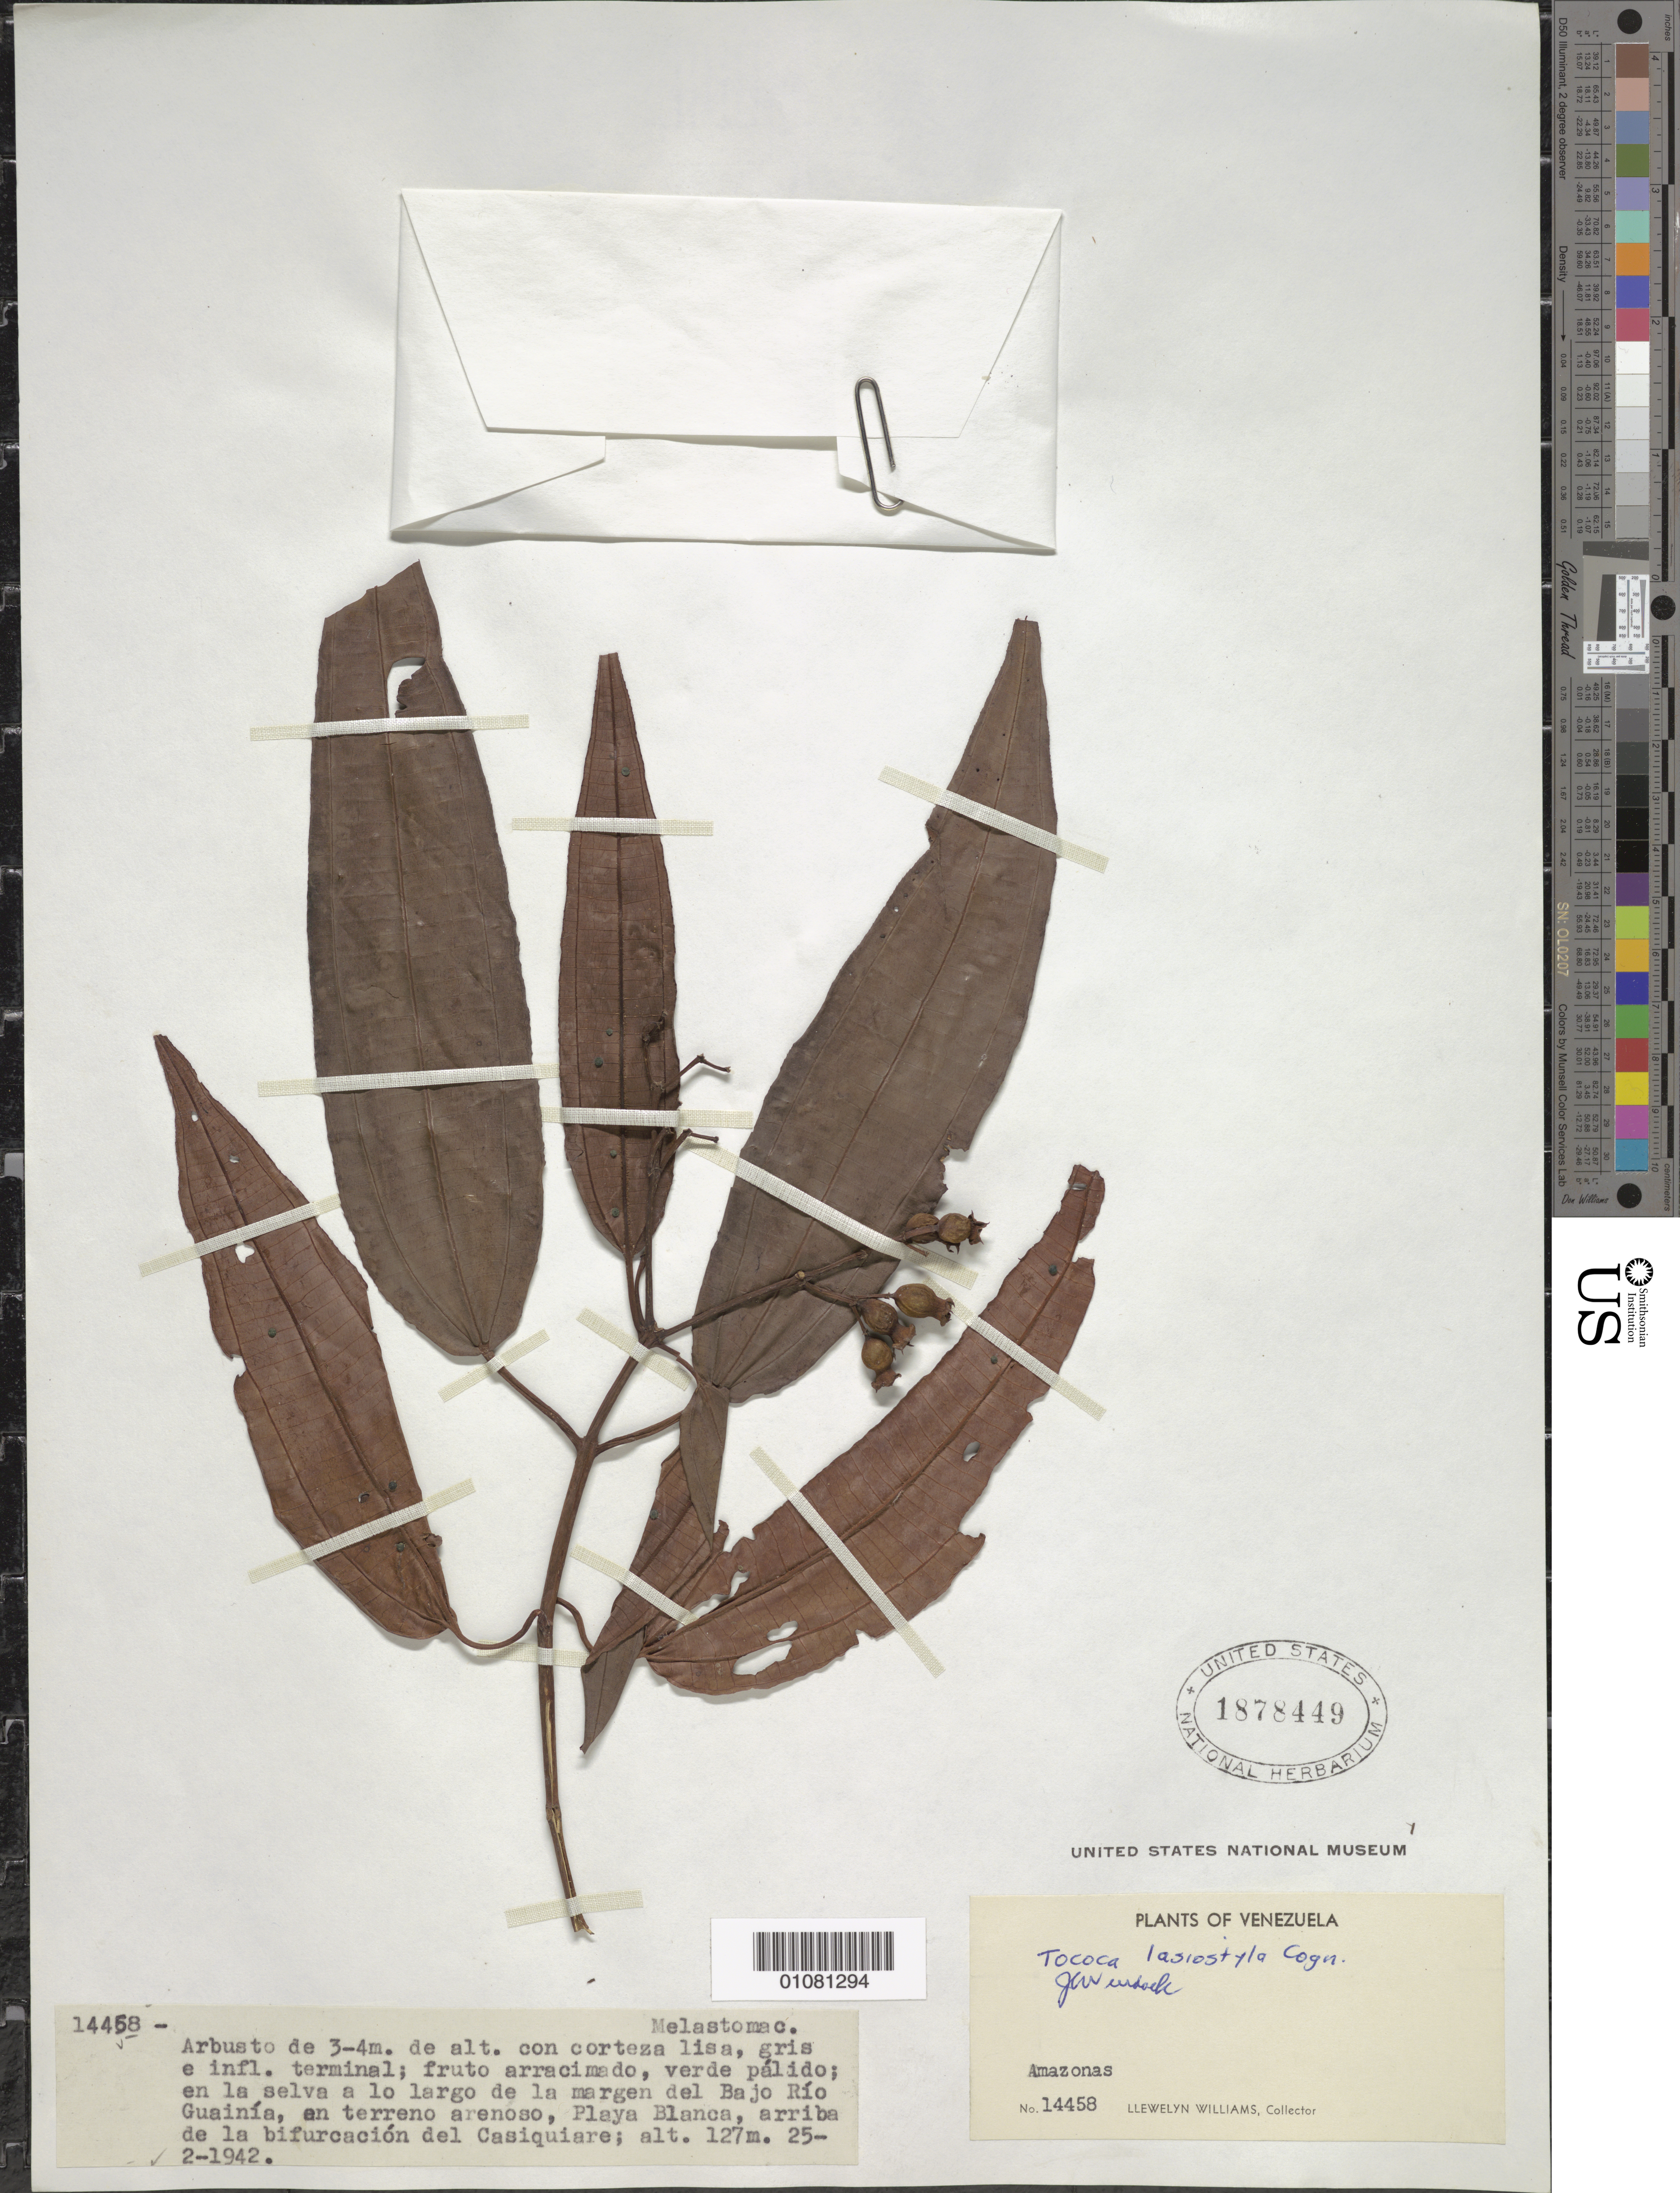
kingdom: Plantae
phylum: Tracheophyta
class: Magnoliopsida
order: Myrtales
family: Melastomataceae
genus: Tococa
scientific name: Tococa lasiostyla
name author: Cogn.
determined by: Wurdack, John J., (US), US (UNITED STATES)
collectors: Ll. Williams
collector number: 14458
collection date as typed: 25-Feb-42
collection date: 1942-02-25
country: Venezuela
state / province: Amazonas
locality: Playa Blanca, arriba de la bifurcacion del Casiquiare, Bajo Río Guainía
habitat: En la selva a lo largo de la margen del rio, en terreno arenoso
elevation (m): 127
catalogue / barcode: US 1878449